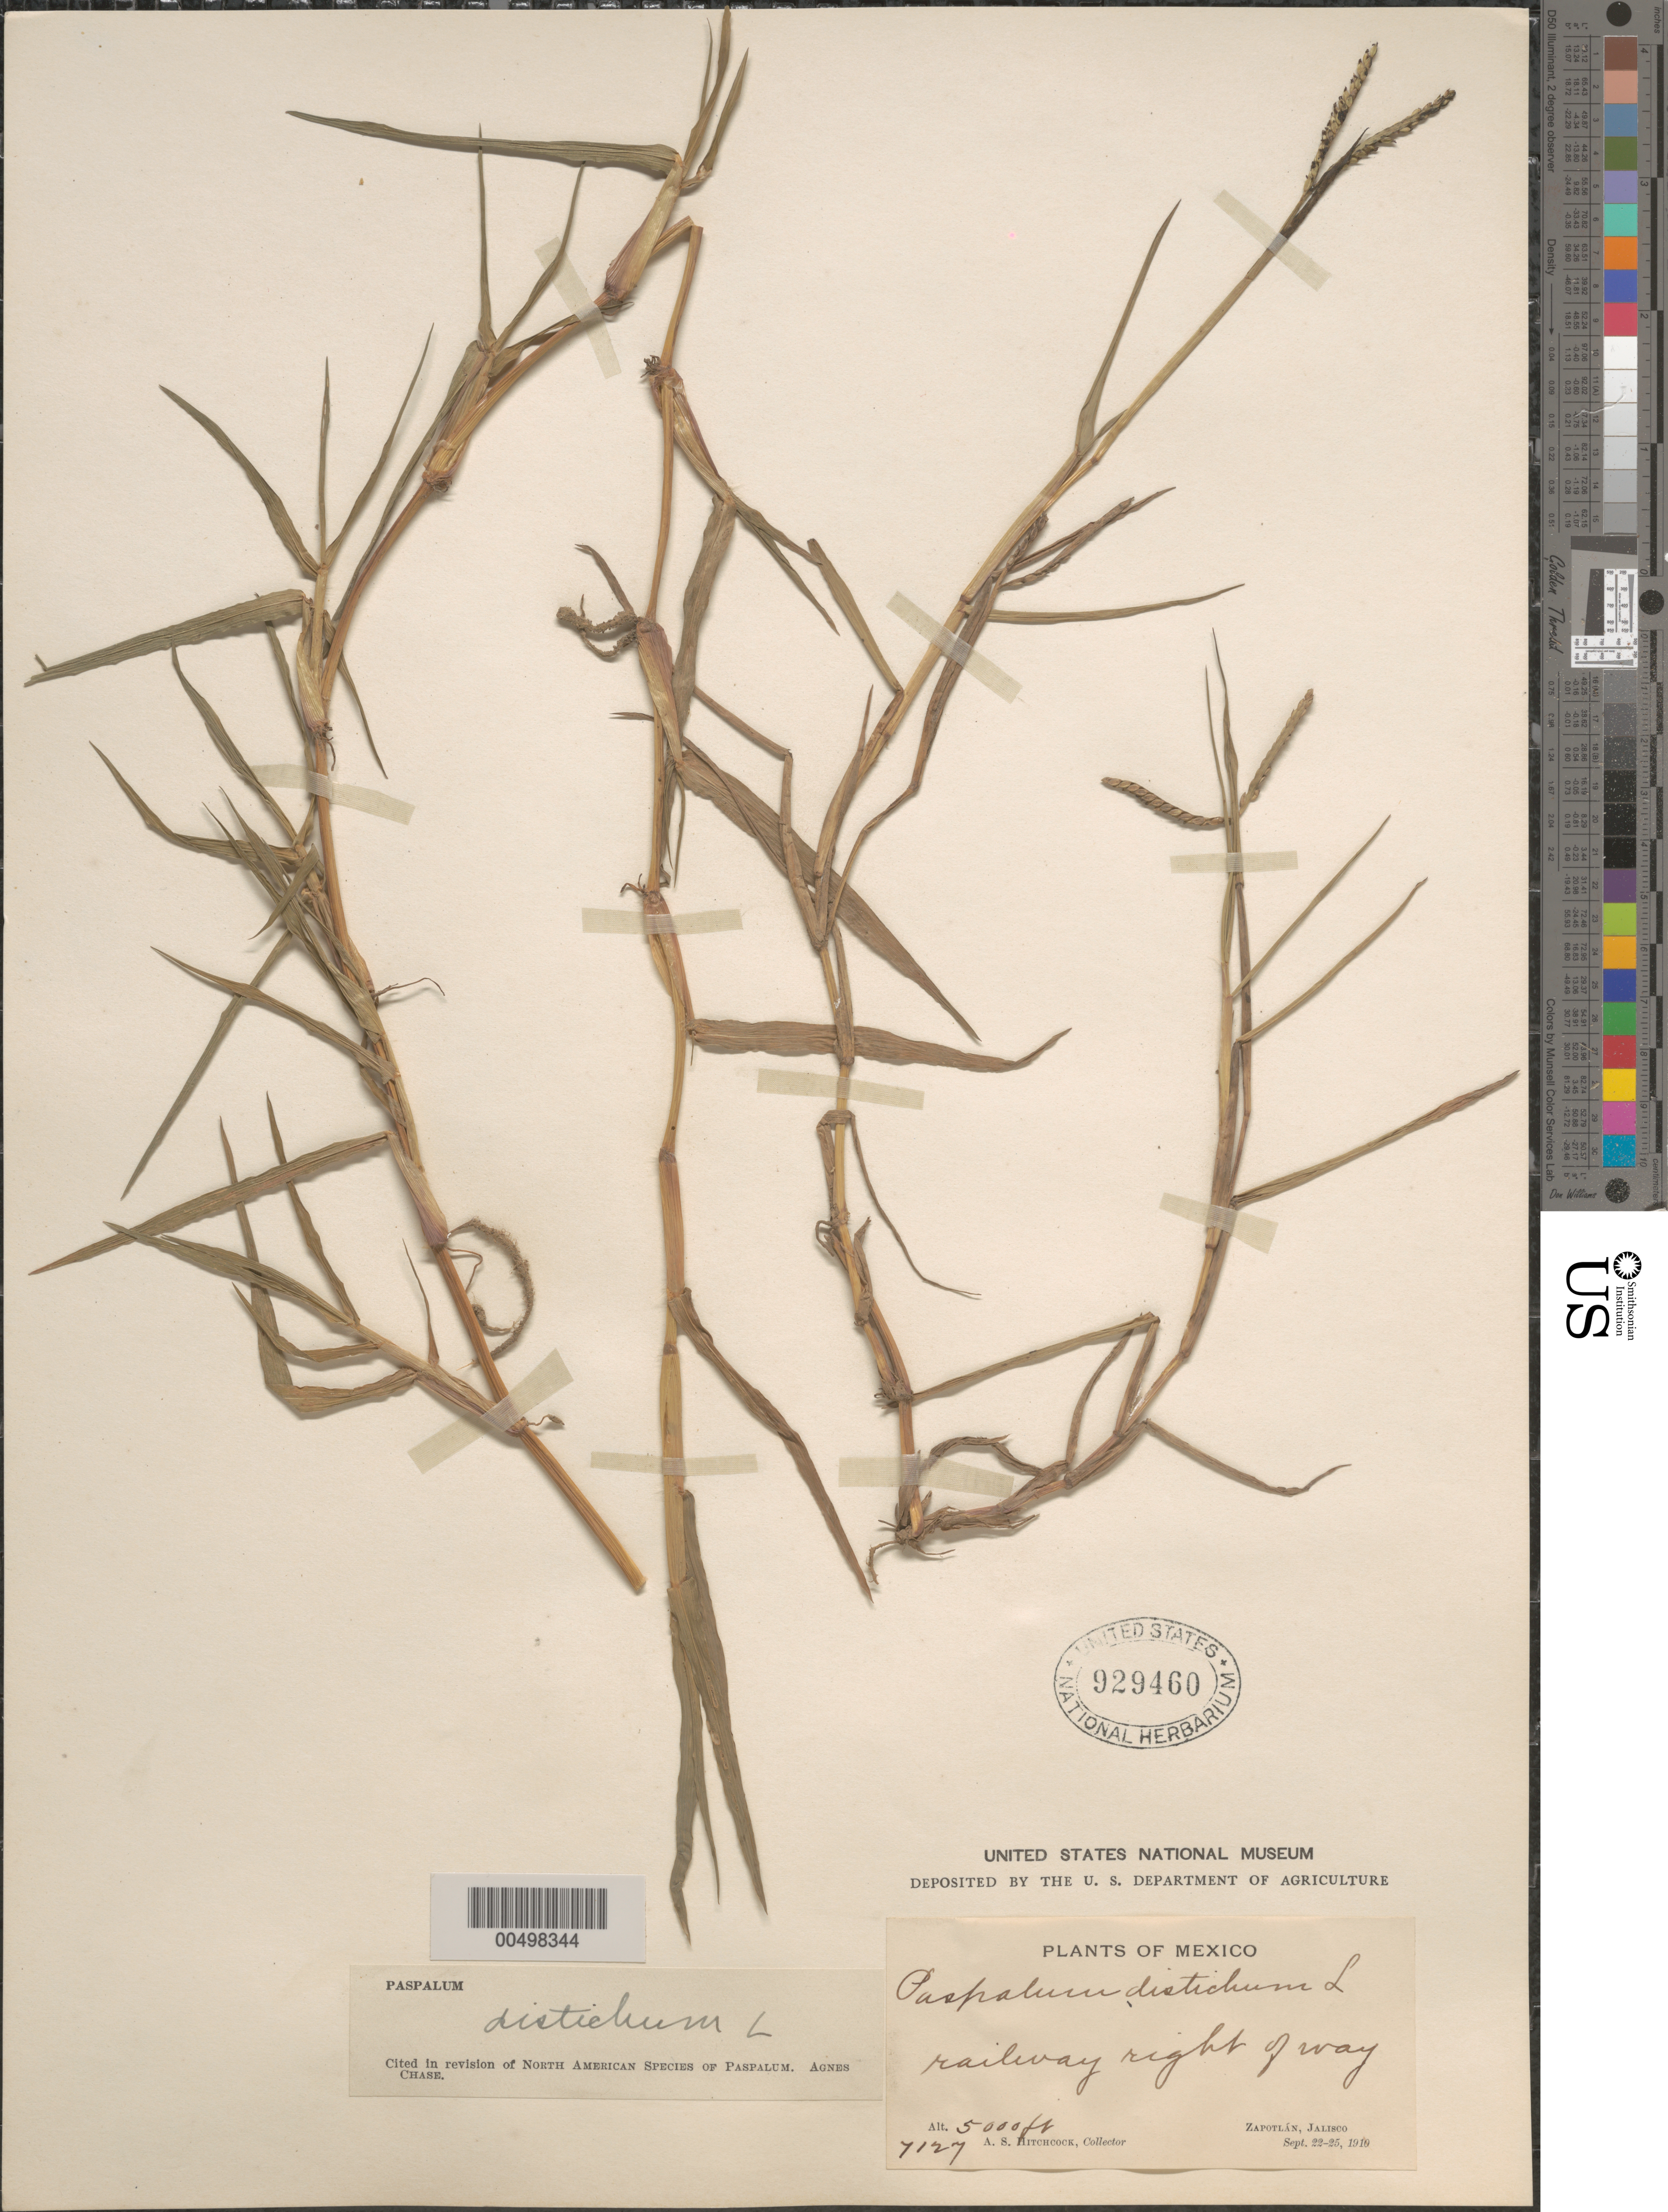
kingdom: Plantae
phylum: Tracheophyta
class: Liliopsida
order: Poales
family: Poaceae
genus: Paspalum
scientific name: Paspalum paspaloides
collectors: A. S. Hitchcock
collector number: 7127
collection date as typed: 22 Sep 1910 to 25 Sep 1910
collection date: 1910-09-22/1910-09-25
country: Mexico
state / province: Jalisco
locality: Zapotlán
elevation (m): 1524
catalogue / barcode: US 929460